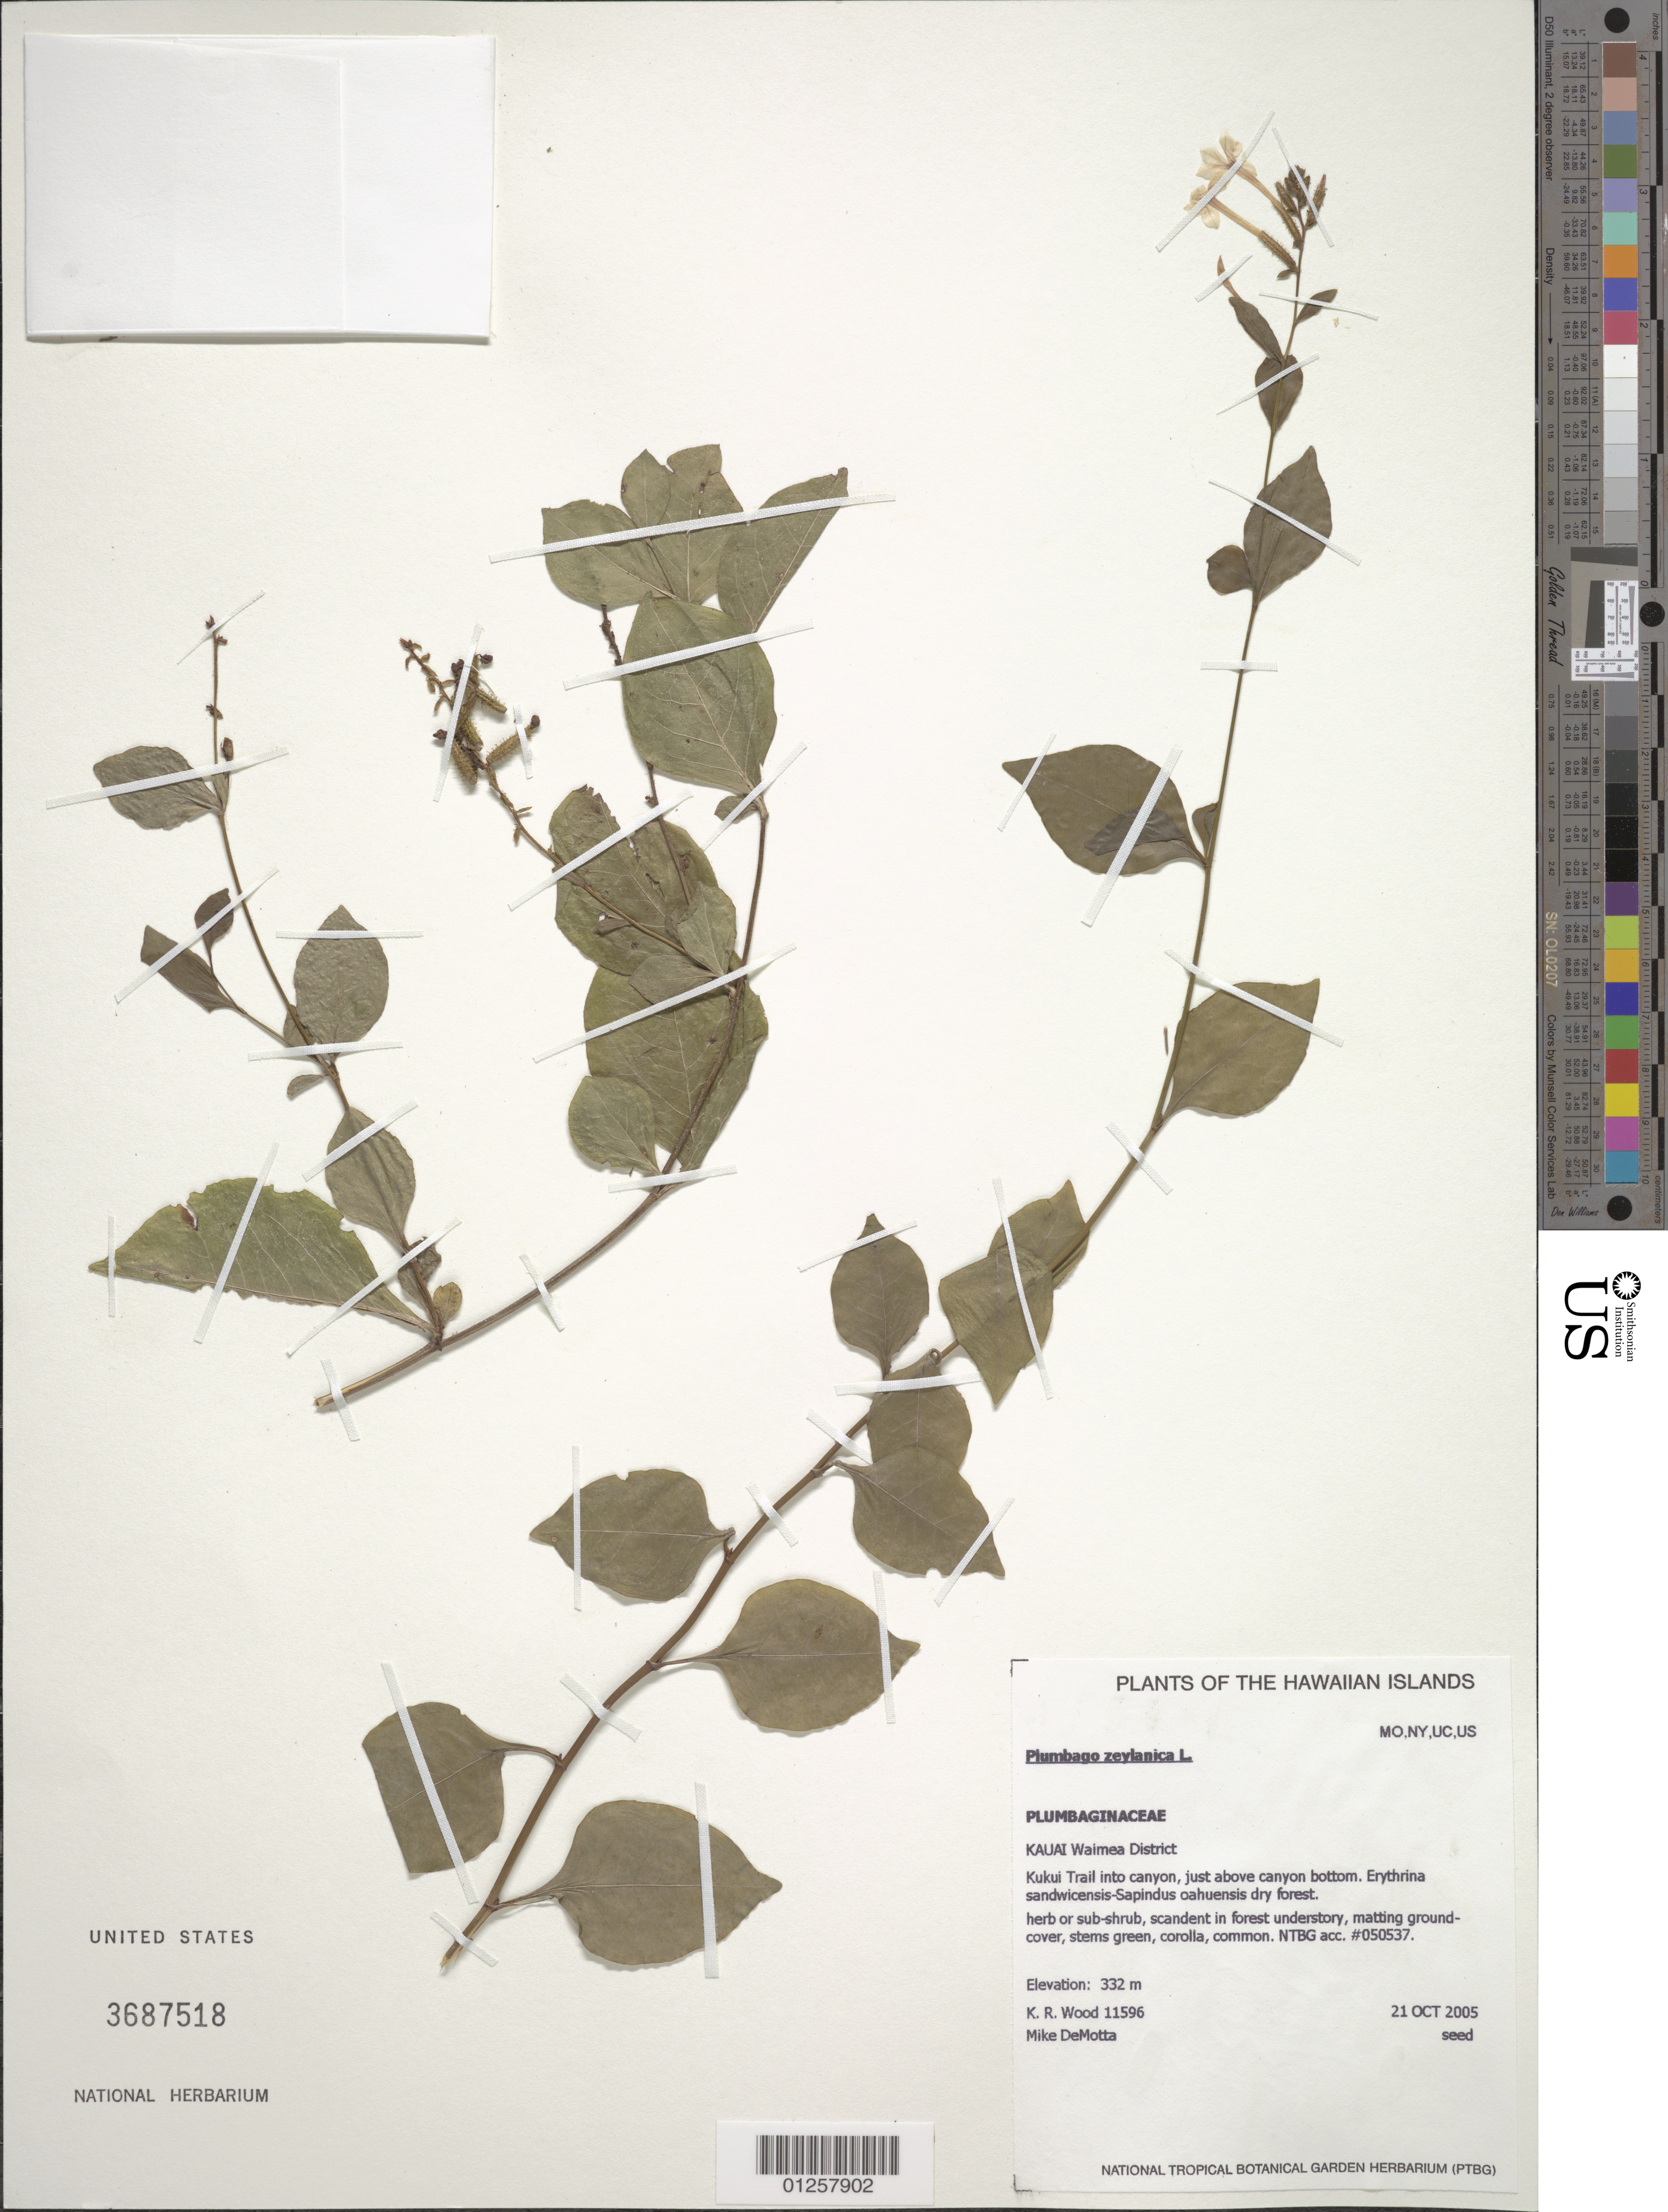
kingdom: Plantae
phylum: Tracheophyta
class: Magnoliopsida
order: Caryophyllales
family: Plumbaginaceae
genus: Plumbago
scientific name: Plumbago zeylanica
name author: L.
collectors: K. R. Wood & M. DeMotta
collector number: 11596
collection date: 2005-10-21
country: United States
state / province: Hawaii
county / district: Kaui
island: Kaua'i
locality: Kukui Trail into canyon, just above canyon bottom.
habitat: Dry forest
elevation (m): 332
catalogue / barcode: US 3687518